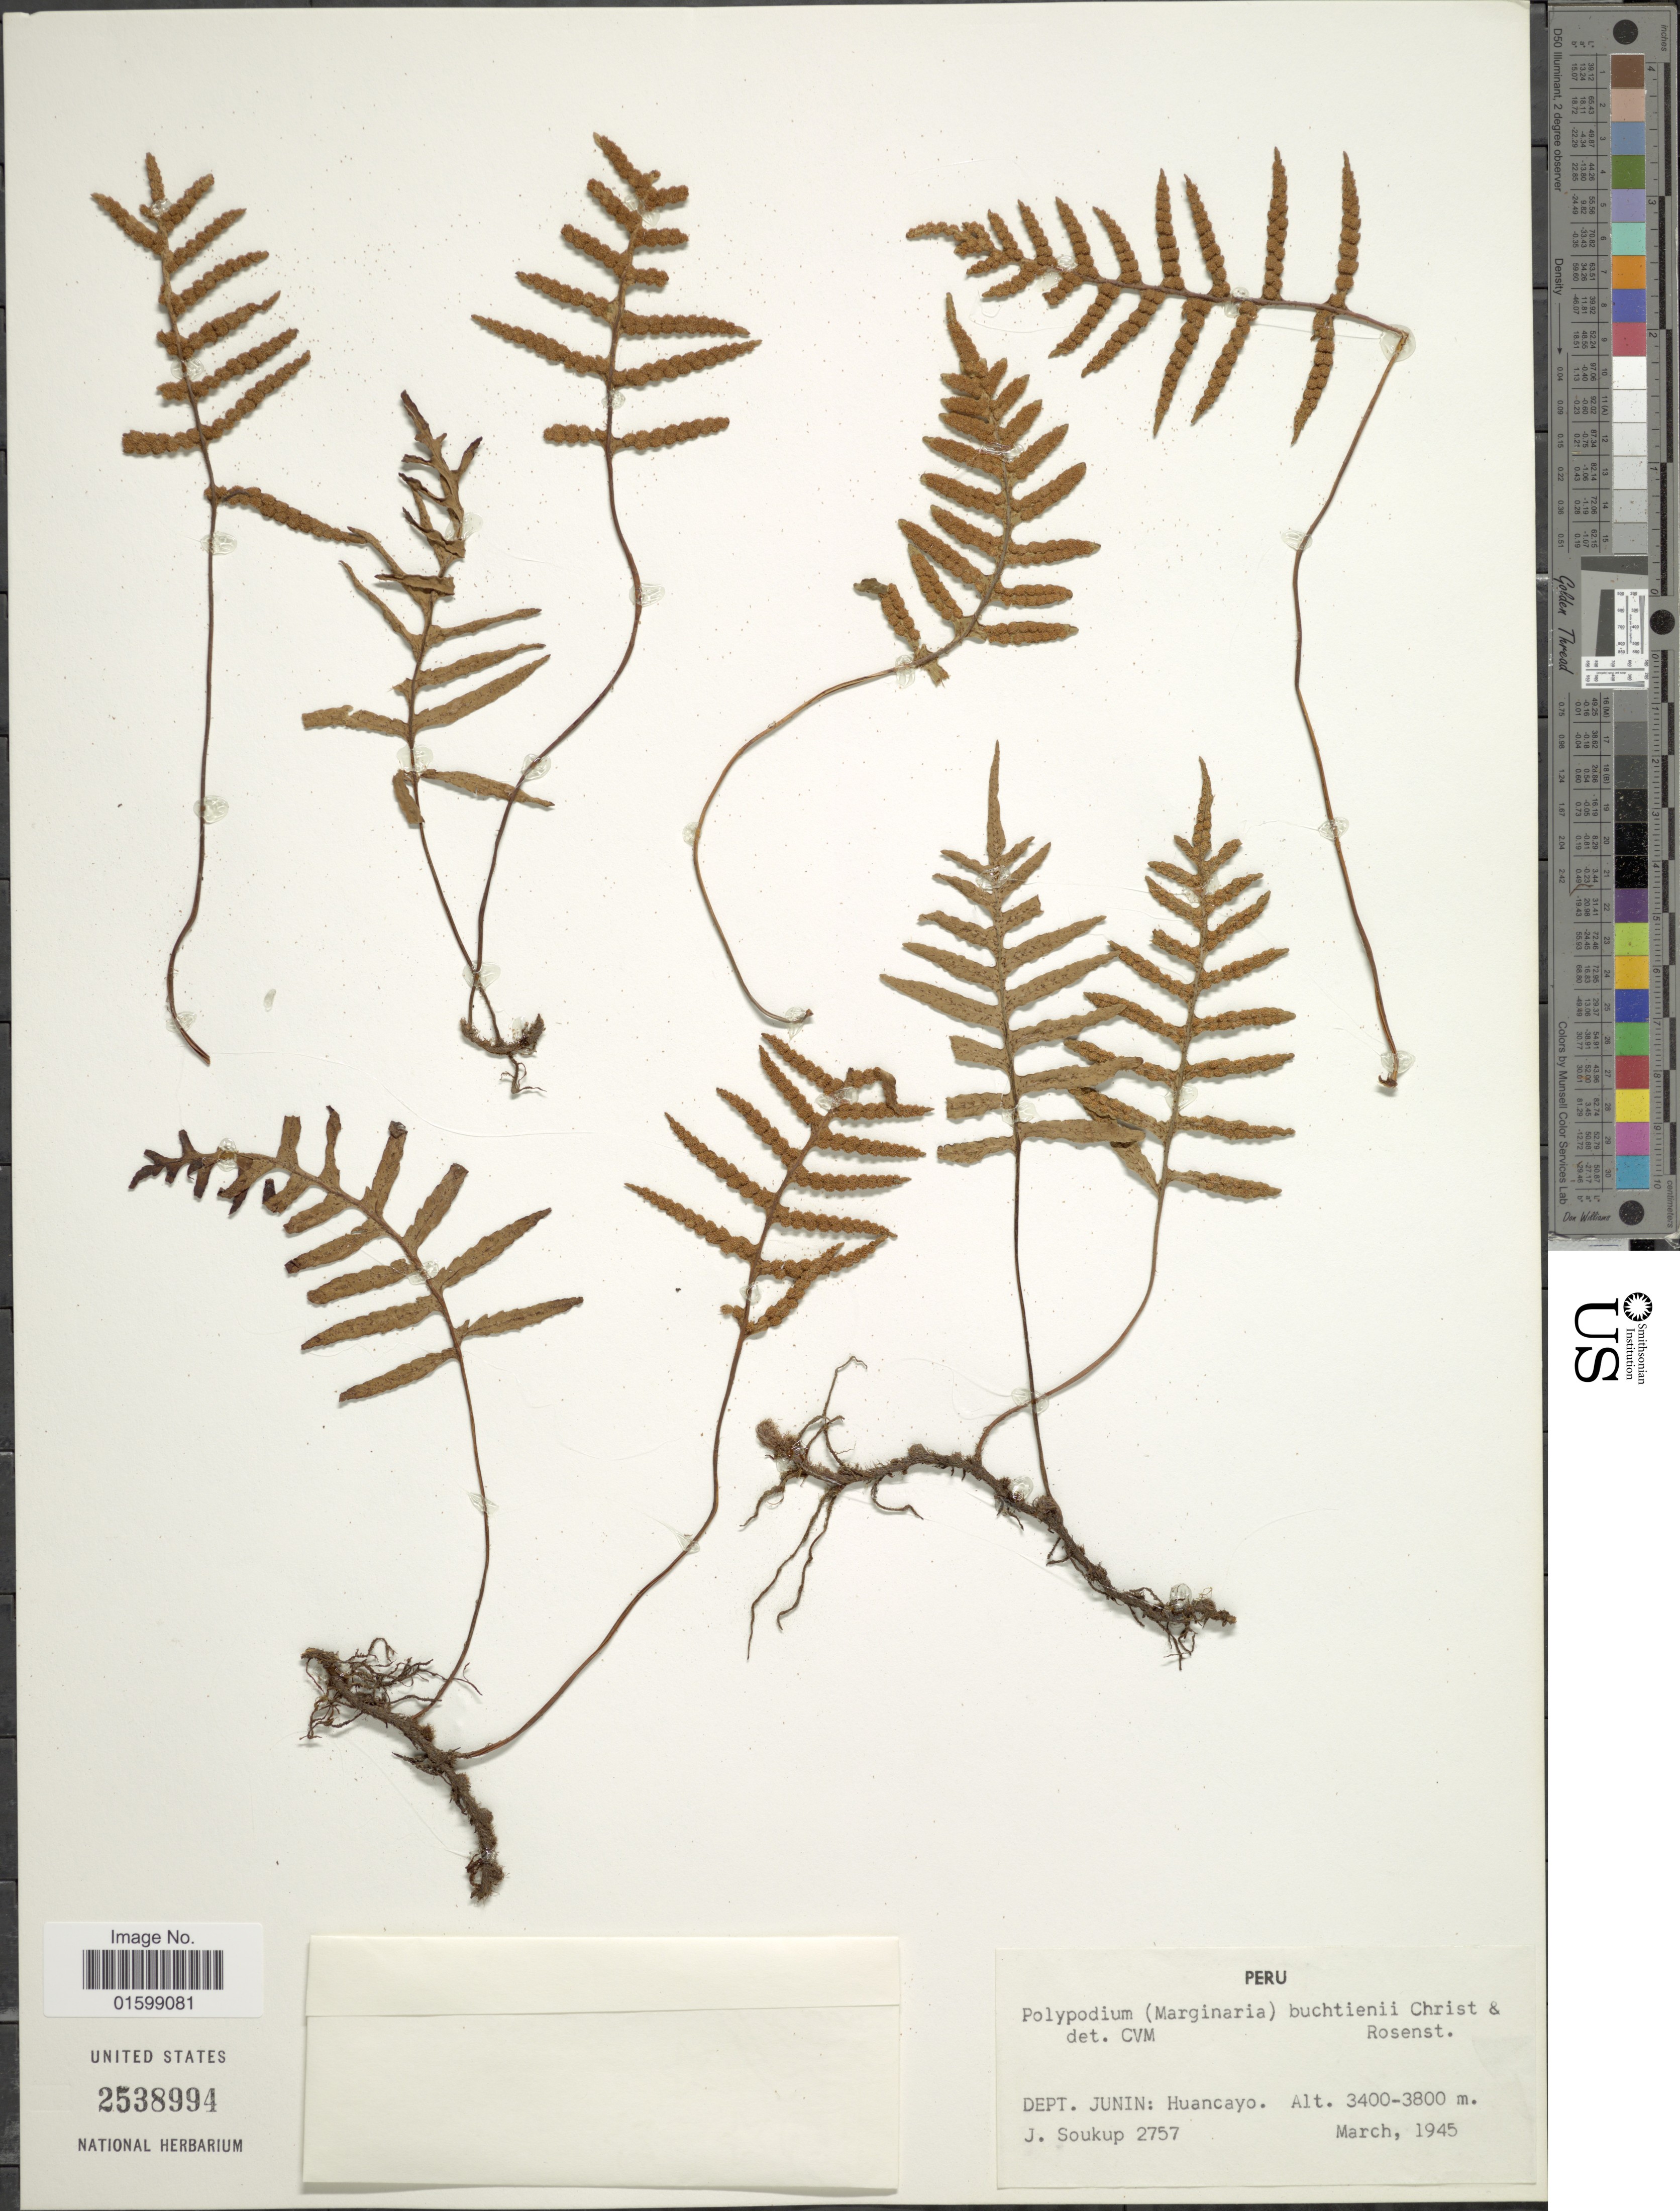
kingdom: Plantae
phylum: Tracheophyta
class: Polypodiopsida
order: Polypodiales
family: Polypodiaceae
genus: Pleopeltis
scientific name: Pleopeltis buchtienii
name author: (Christ & Rosenst.) A.R. Sm.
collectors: J. Soukop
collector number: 2757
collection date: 1945-03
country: Peru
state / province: Junín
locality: Huancayo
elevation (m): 3400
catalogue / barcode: US 2538994